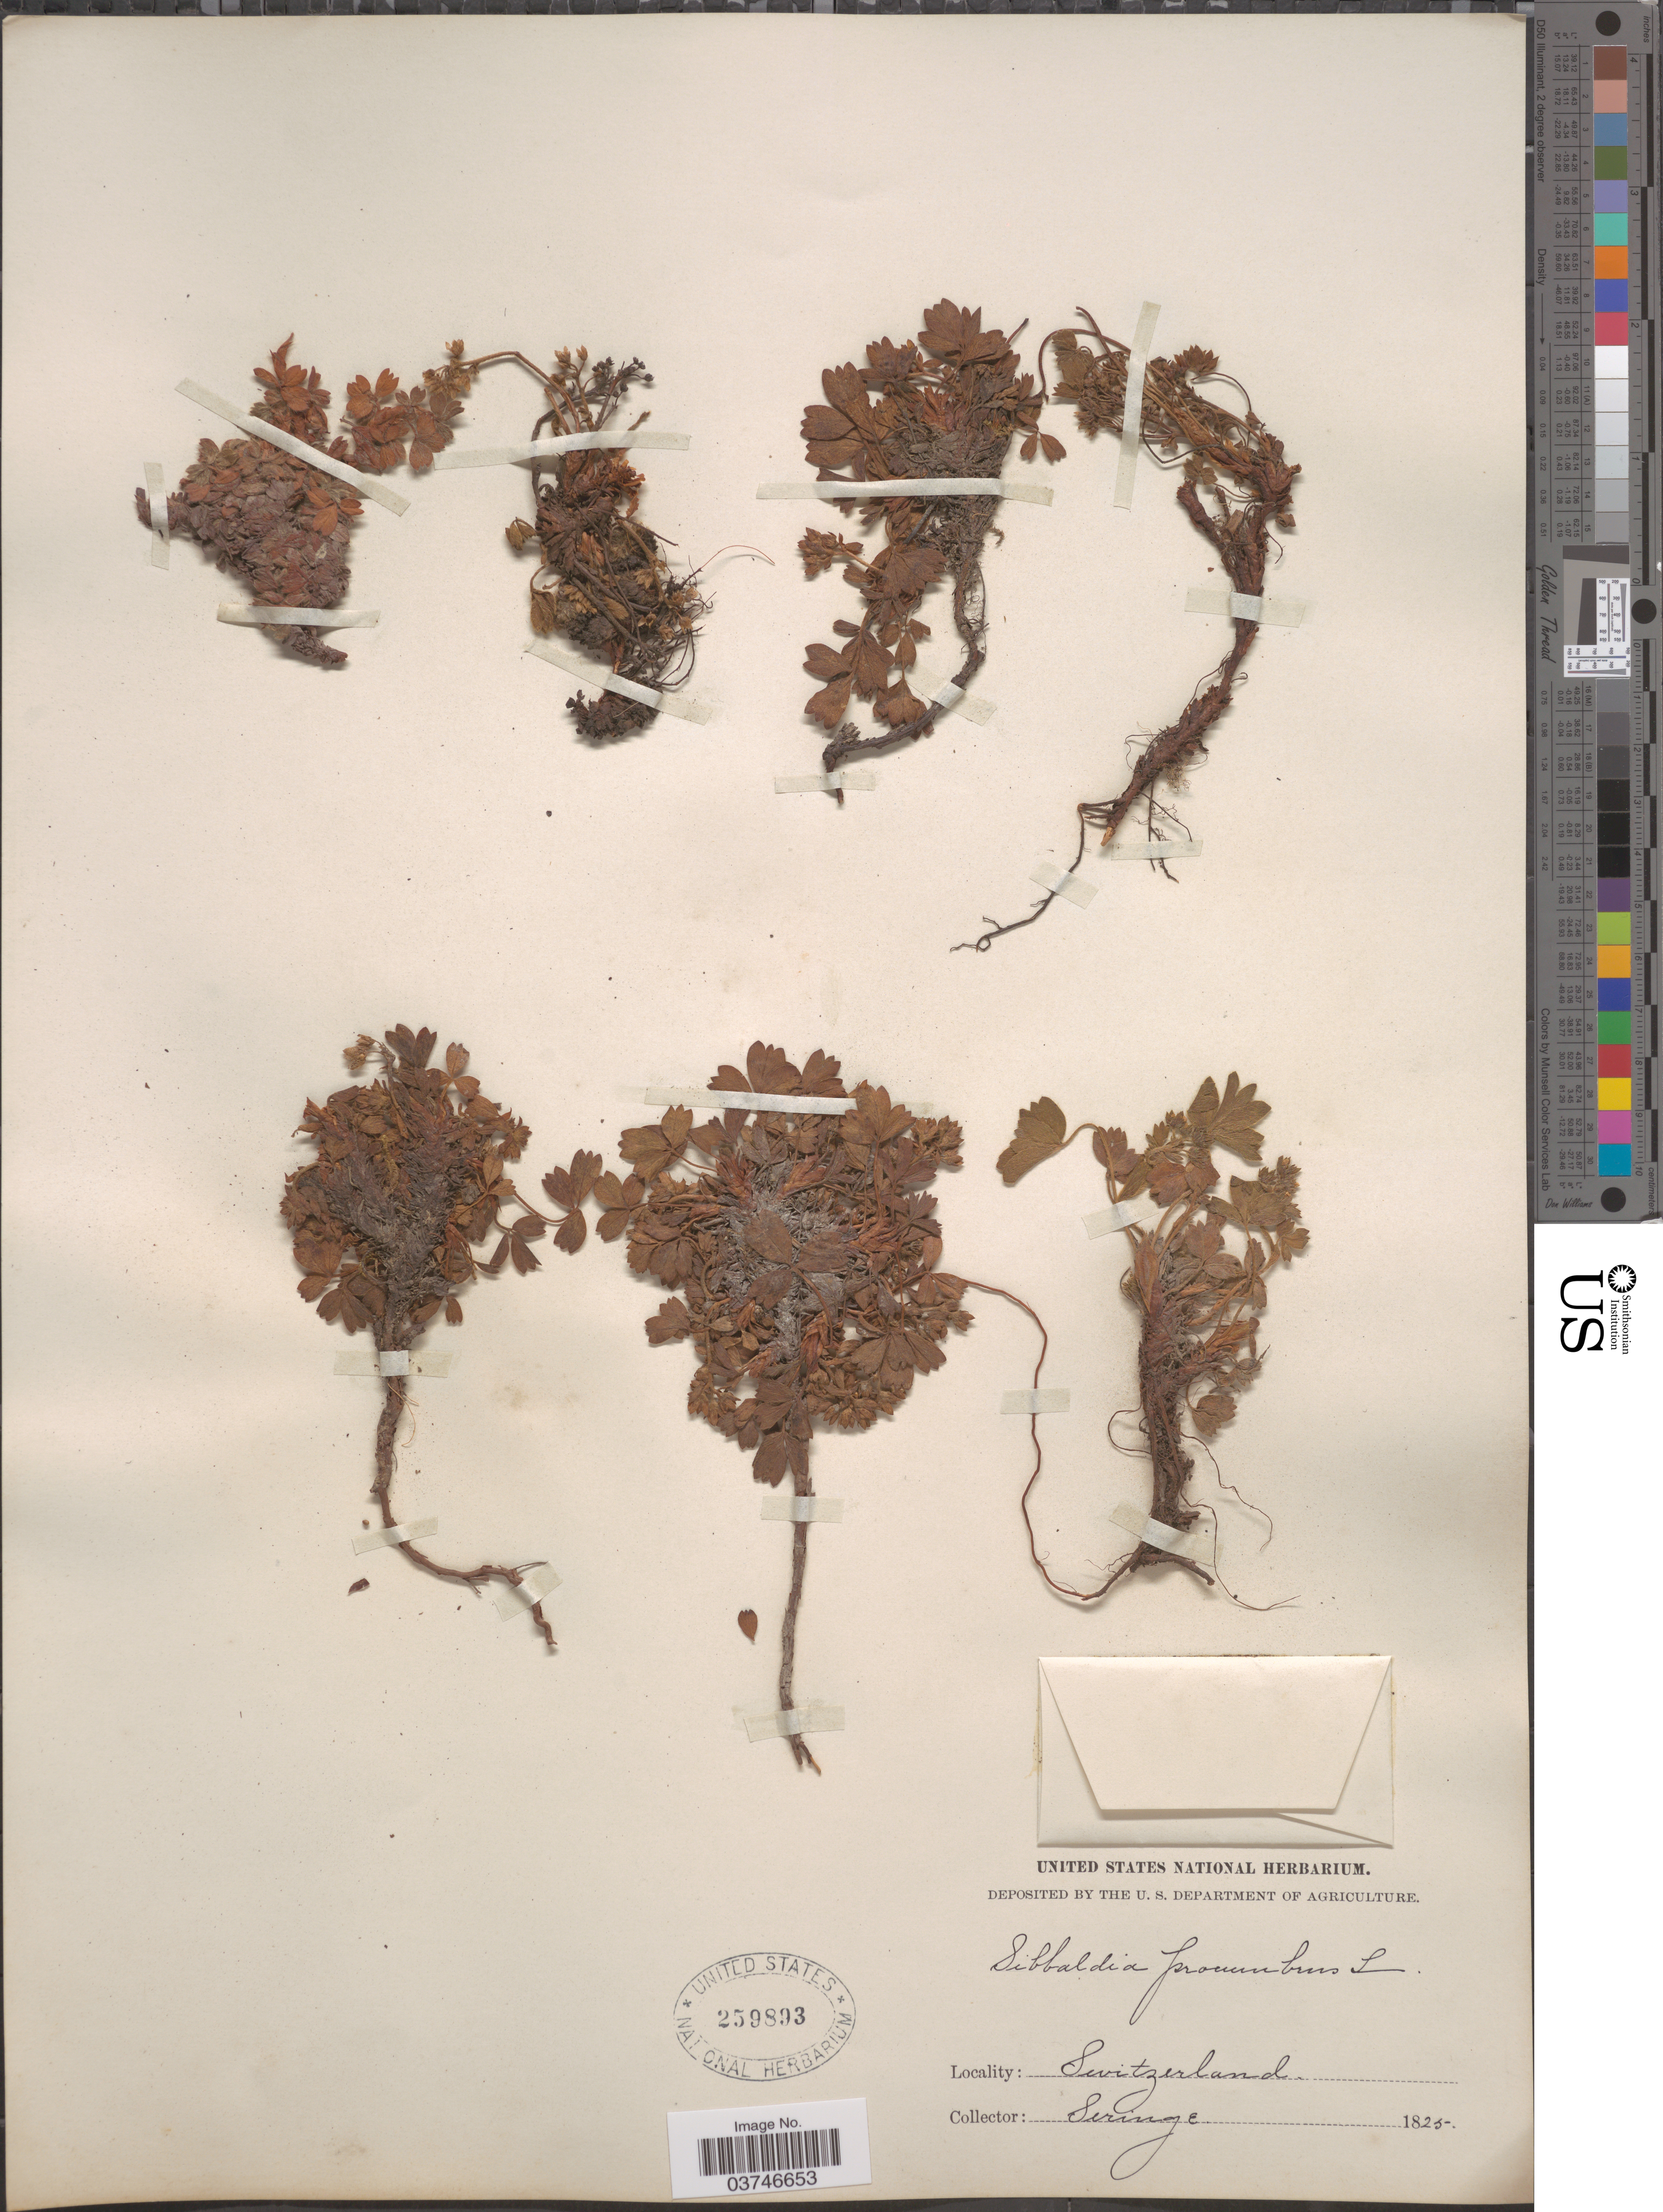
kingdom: Plantae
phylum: Tracheophyta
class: Magnoliopsida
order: Rosales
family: Rosaceae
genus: Sibbaldia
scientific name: Sibbaldia procumbens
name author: L.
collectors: Seringe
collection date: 1825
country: Switzerland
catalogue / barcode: US 259893